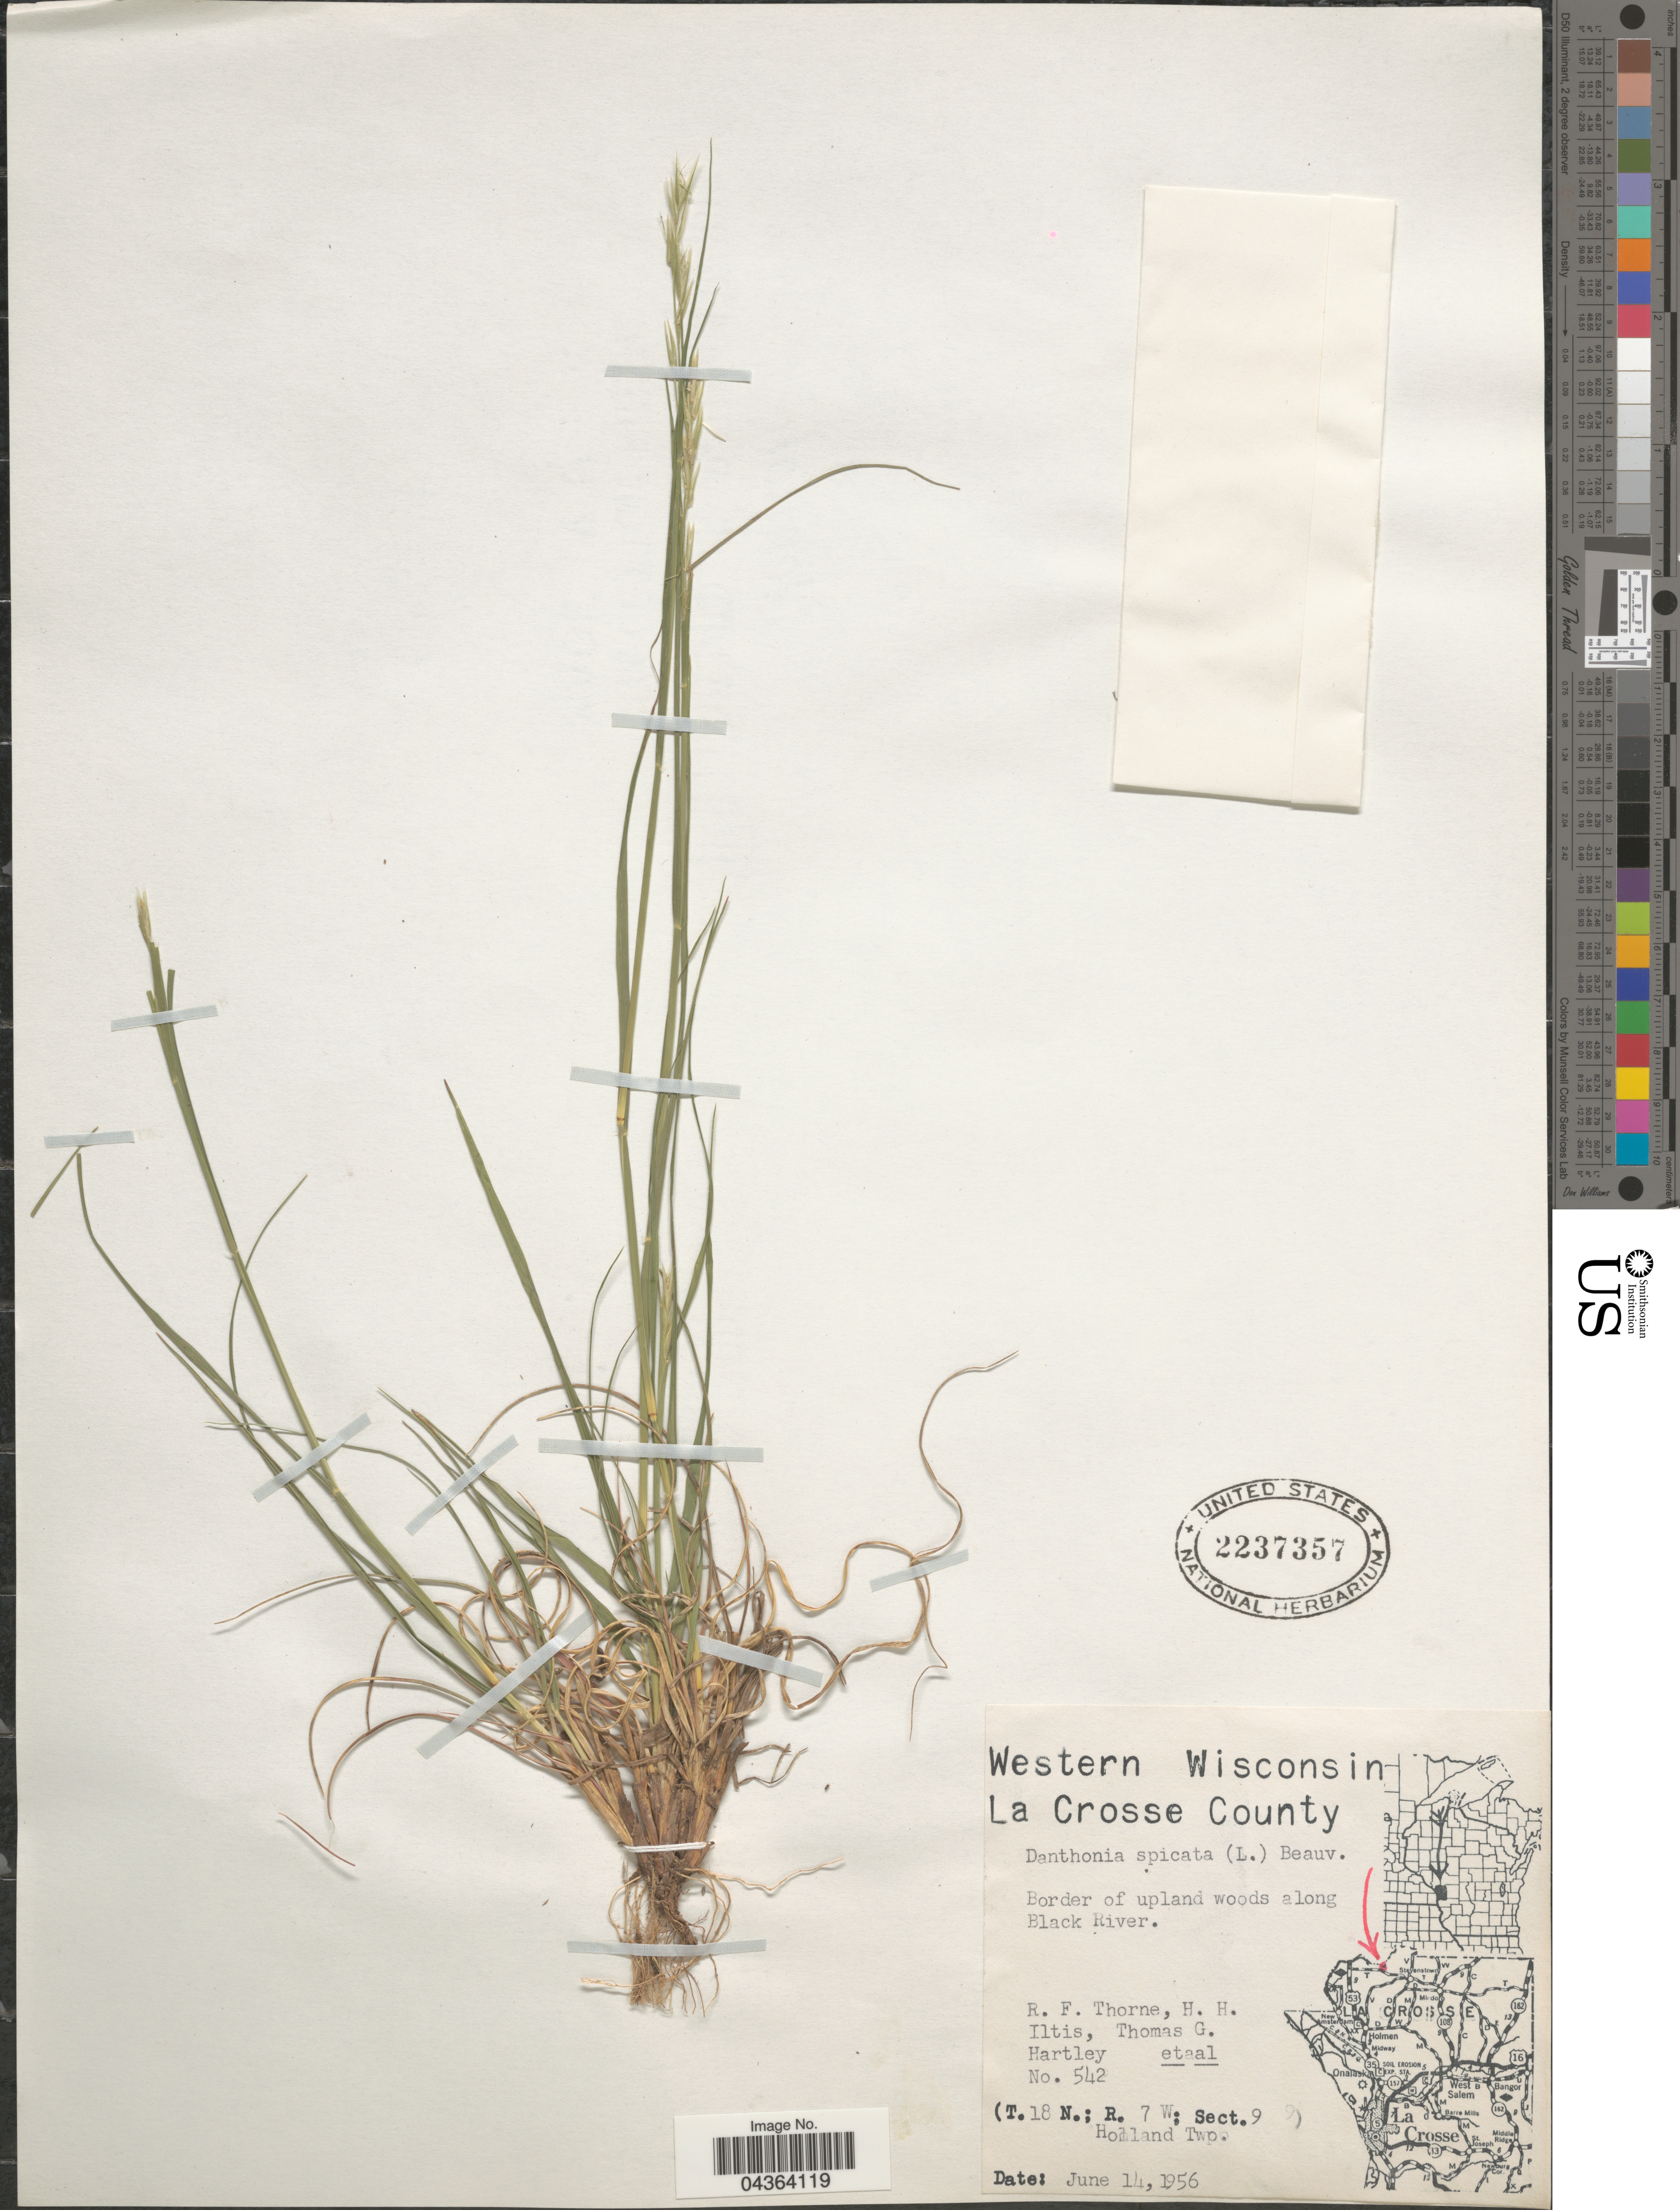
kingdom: Plantae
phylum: Tracheophyta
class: Liliopsida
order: Poales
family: Poaceae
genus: Danthonia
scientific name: Danthonia spicata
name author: (L.) P. Beauv. ex Roem. & Schult.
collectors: R. Thorne, H. H. Iltis & T. G. Hartley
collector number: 542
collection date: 1956-06-14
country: United States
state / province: Wisconsin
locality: Western Wisconsin. La Crosse County. Border of upland woods along Black River. (T. 18 N.; R. 7 W; Sect. 9) Holland Twp.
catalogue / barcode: US 2237357